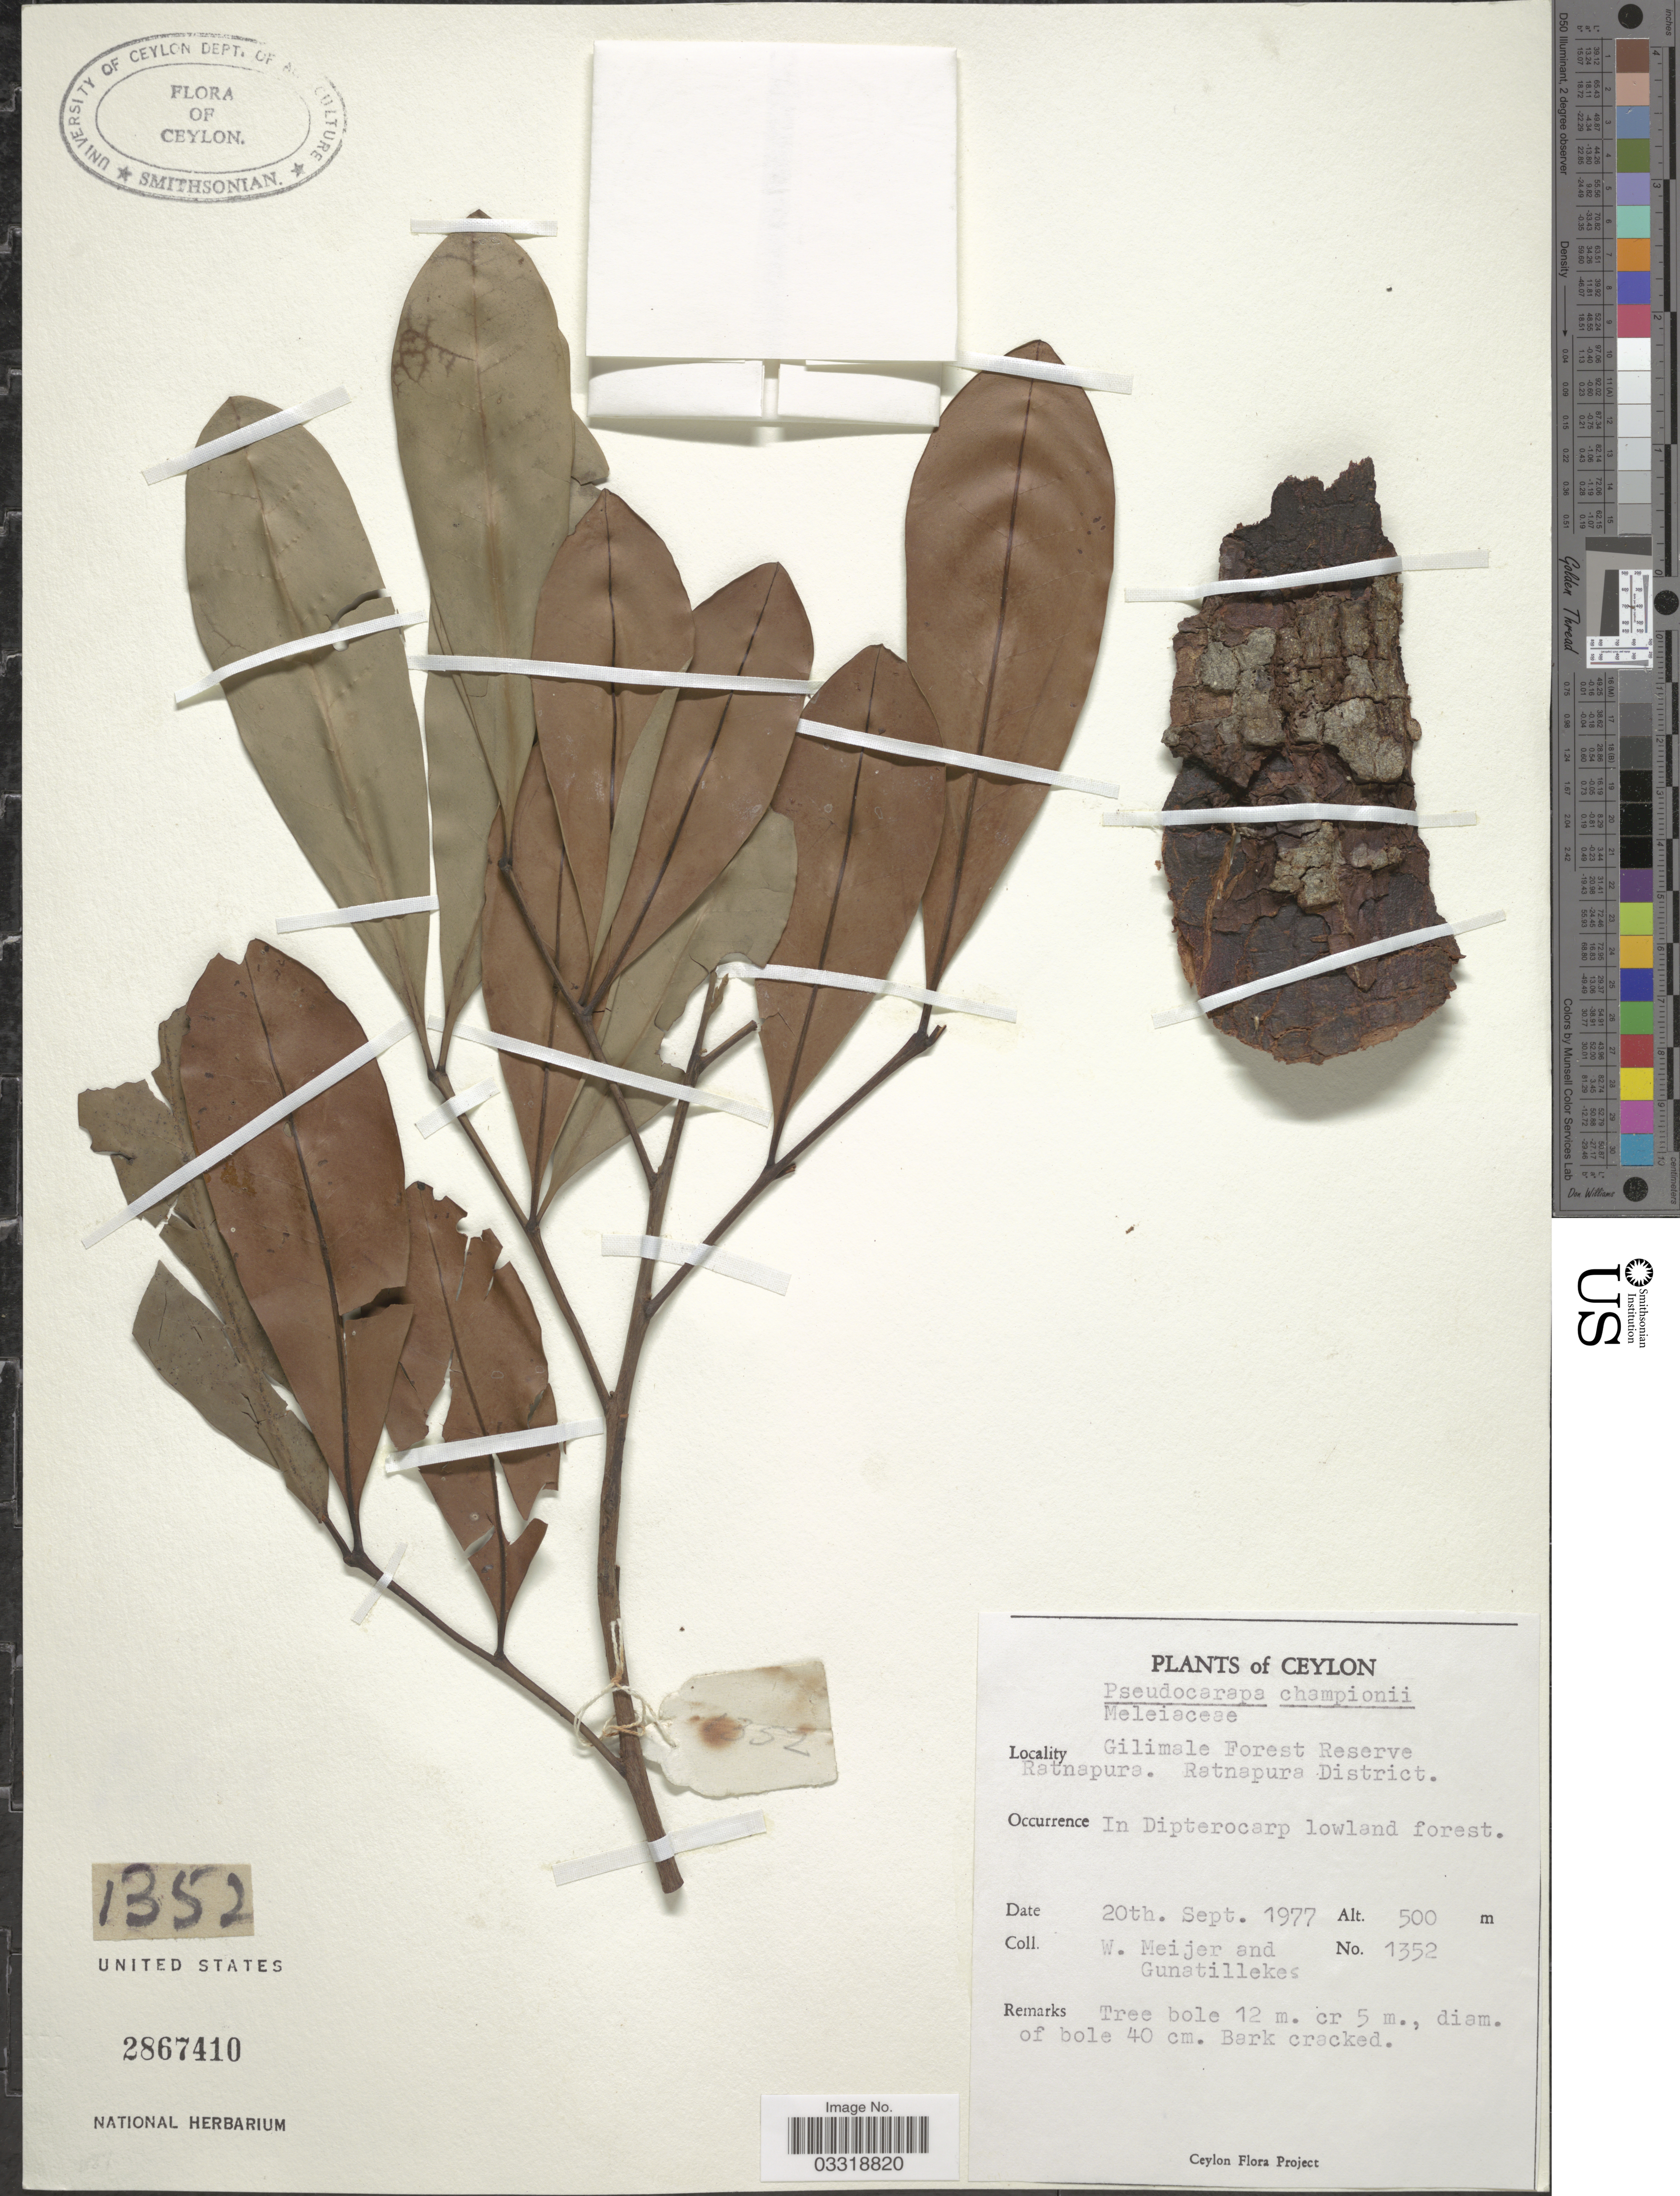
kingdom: Plantae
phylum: Tracheophyta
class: Magnoliopsida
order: Sapindales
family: Meliaceae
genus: Pseudocarapa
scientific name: Pseudocarapa championii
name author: (Hook. f. & Thomson ex Thwaites) Hemsl.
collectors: W. Meijer & Gunatillekes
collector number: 1352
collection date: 1977-09-20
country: Sri Lanka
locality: Ceylon. Gilimale Forest Reserve. Ratnapura. Ratnapura District.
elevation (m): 500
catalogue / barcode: US 2867410